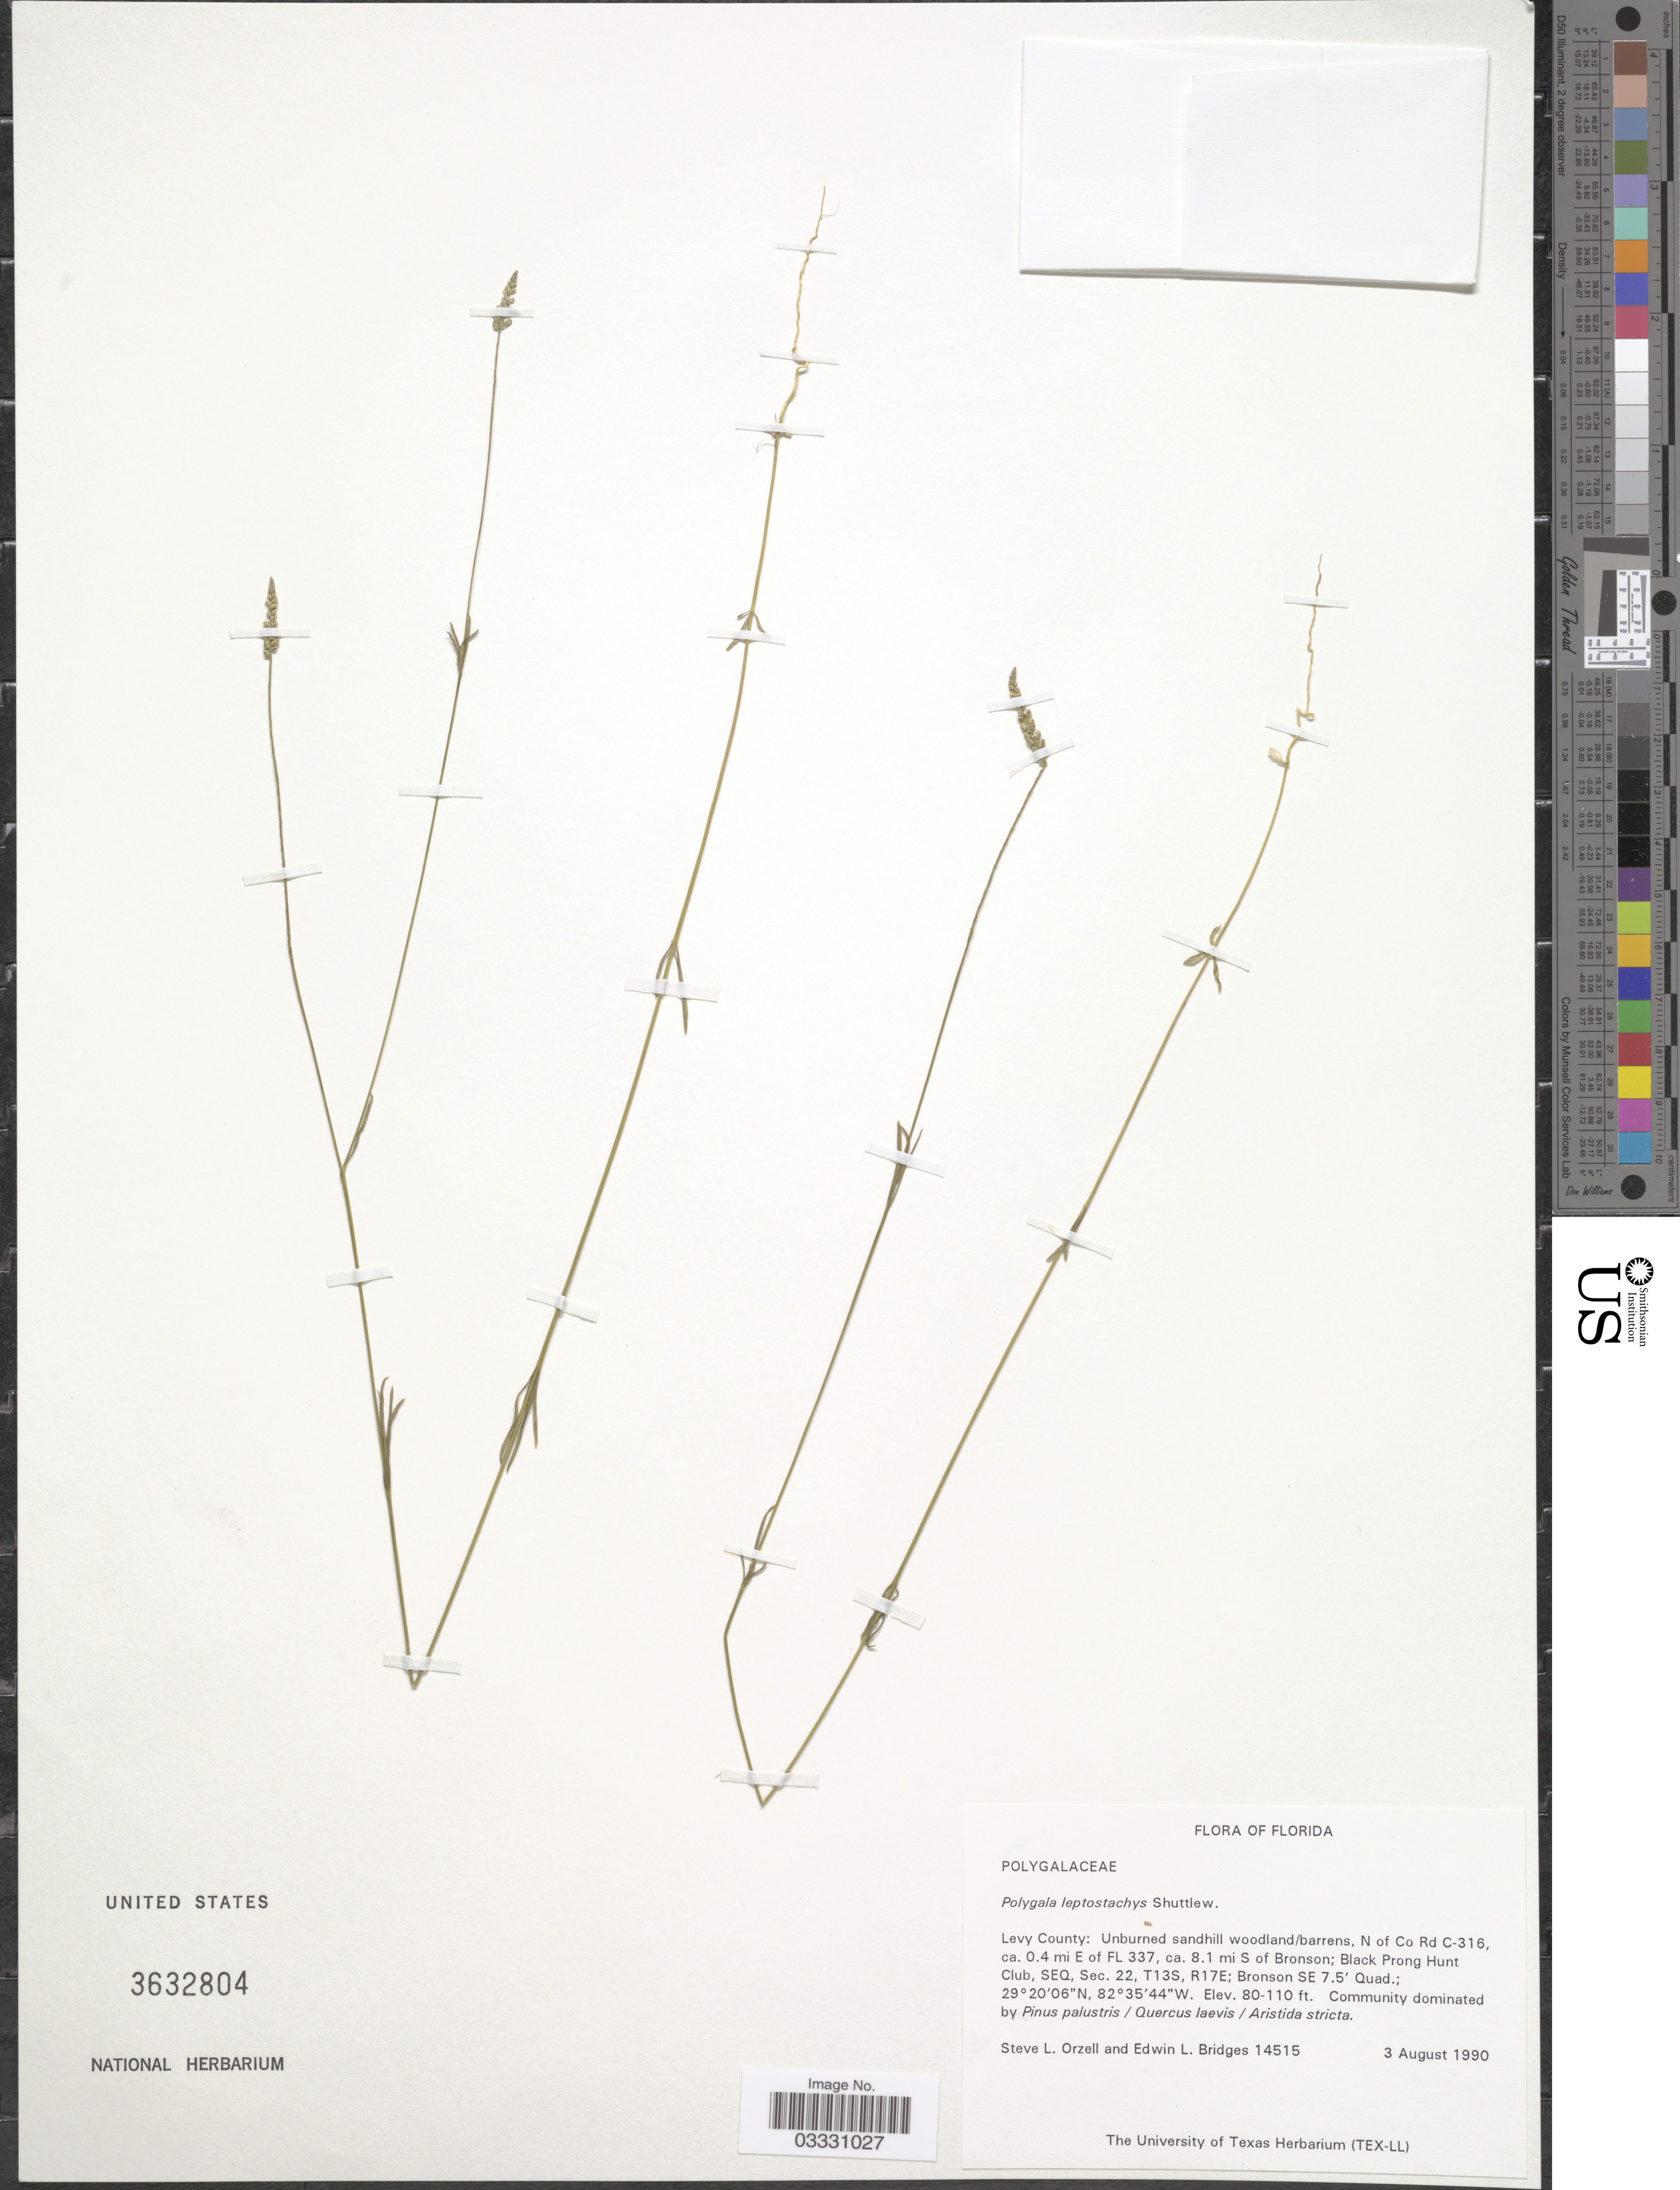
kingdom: Plantae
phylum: Tracheophyta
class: Magnoliopsida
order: Fabales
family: Polygalaceae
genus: Polygala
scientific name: Polygala leptostachys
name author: Shuttlew. ex A. Gray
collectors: S. Orzell & E. Bridges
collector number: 14515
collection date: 1990-08-03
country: United States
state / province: Florida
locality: Levy County: Unburned sandhill woodland/barrens, N of Co Rd C-316, ca. 0.4 mi E of FL 337, ca. 8.1 mi S of Bronson; Black Prong Hunt Club, SEQ, Sec. 22, T13S, R17E; Bronson SE 7.5' Quad.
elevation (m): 24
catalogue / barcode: US 3632804